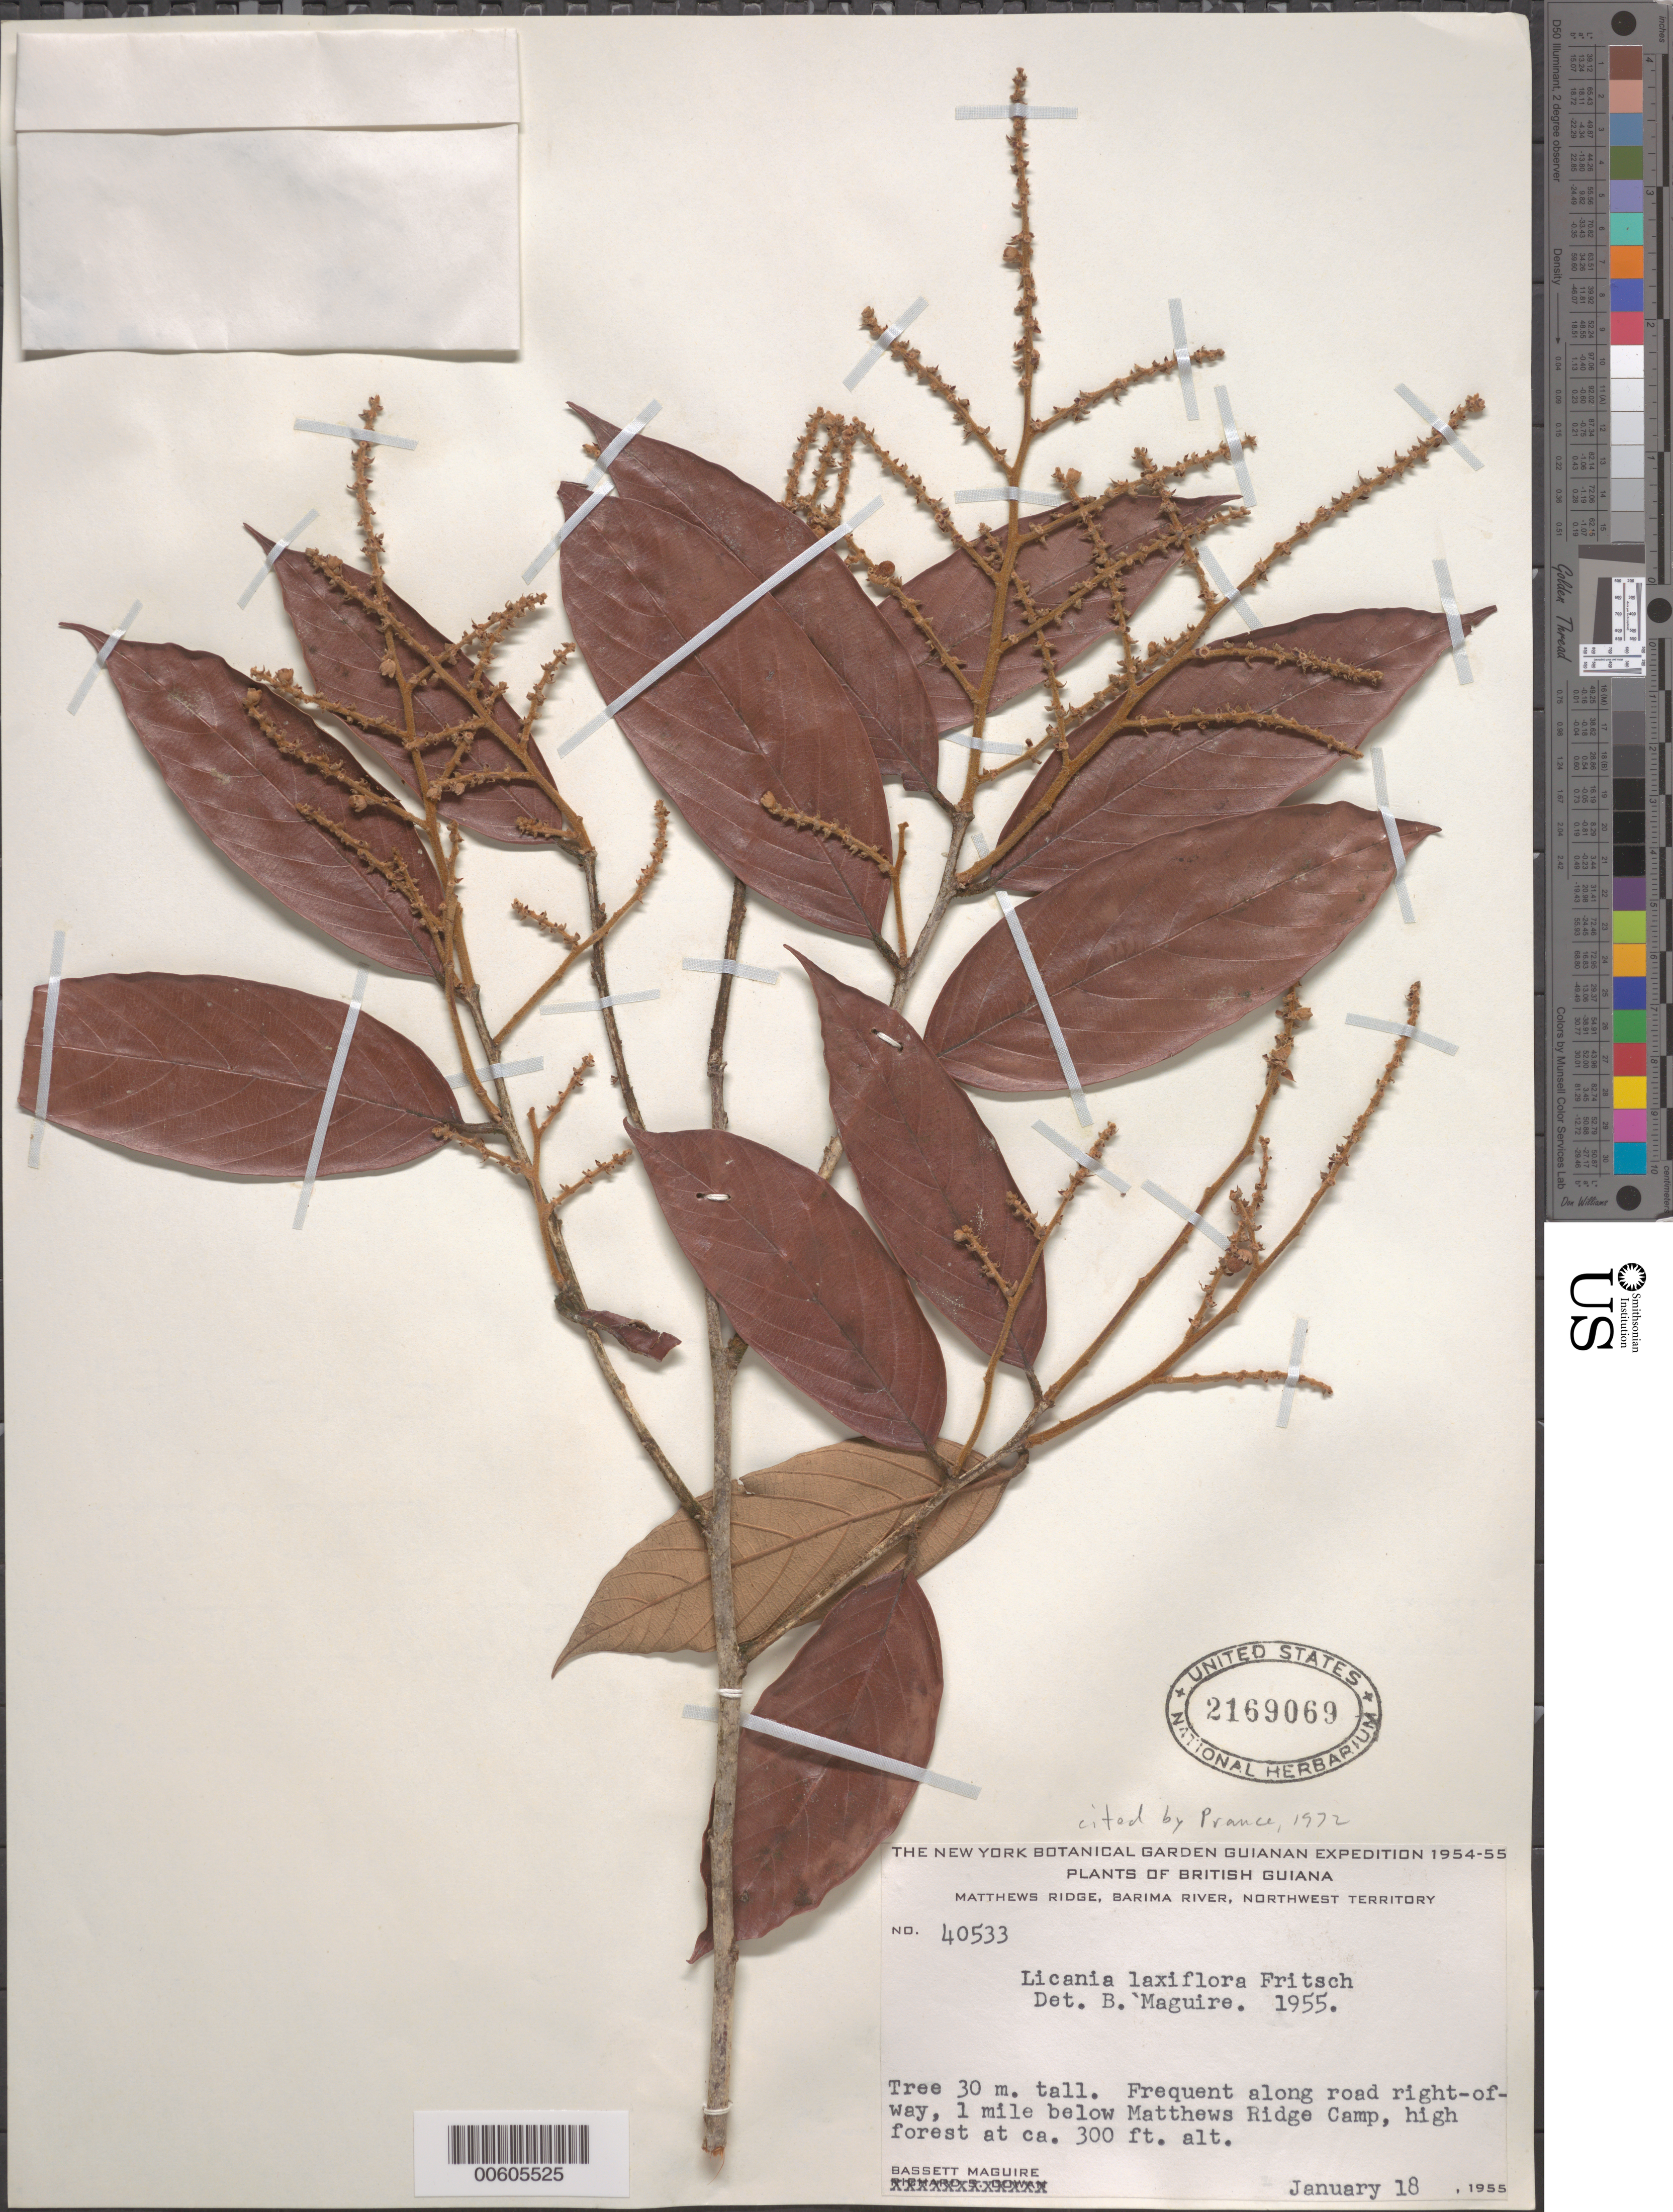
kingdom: Plantae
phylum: Tracheophyta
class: Magnoliopsida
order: Malpighiales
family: Chrysobalanaceae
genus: Licania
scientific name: Licania laxiflora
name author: Fritsch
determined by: Maguire, Bassett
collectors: B. Maguire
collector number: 40533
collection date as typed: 18-Jan-55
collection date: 1955-01-18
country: Guyana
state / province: Barima-Waini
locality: Barima R., Matthews Ridge, 1 mi. below Ridge Camp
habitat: Along road, high forest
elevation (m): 91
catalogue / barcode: US 2169069